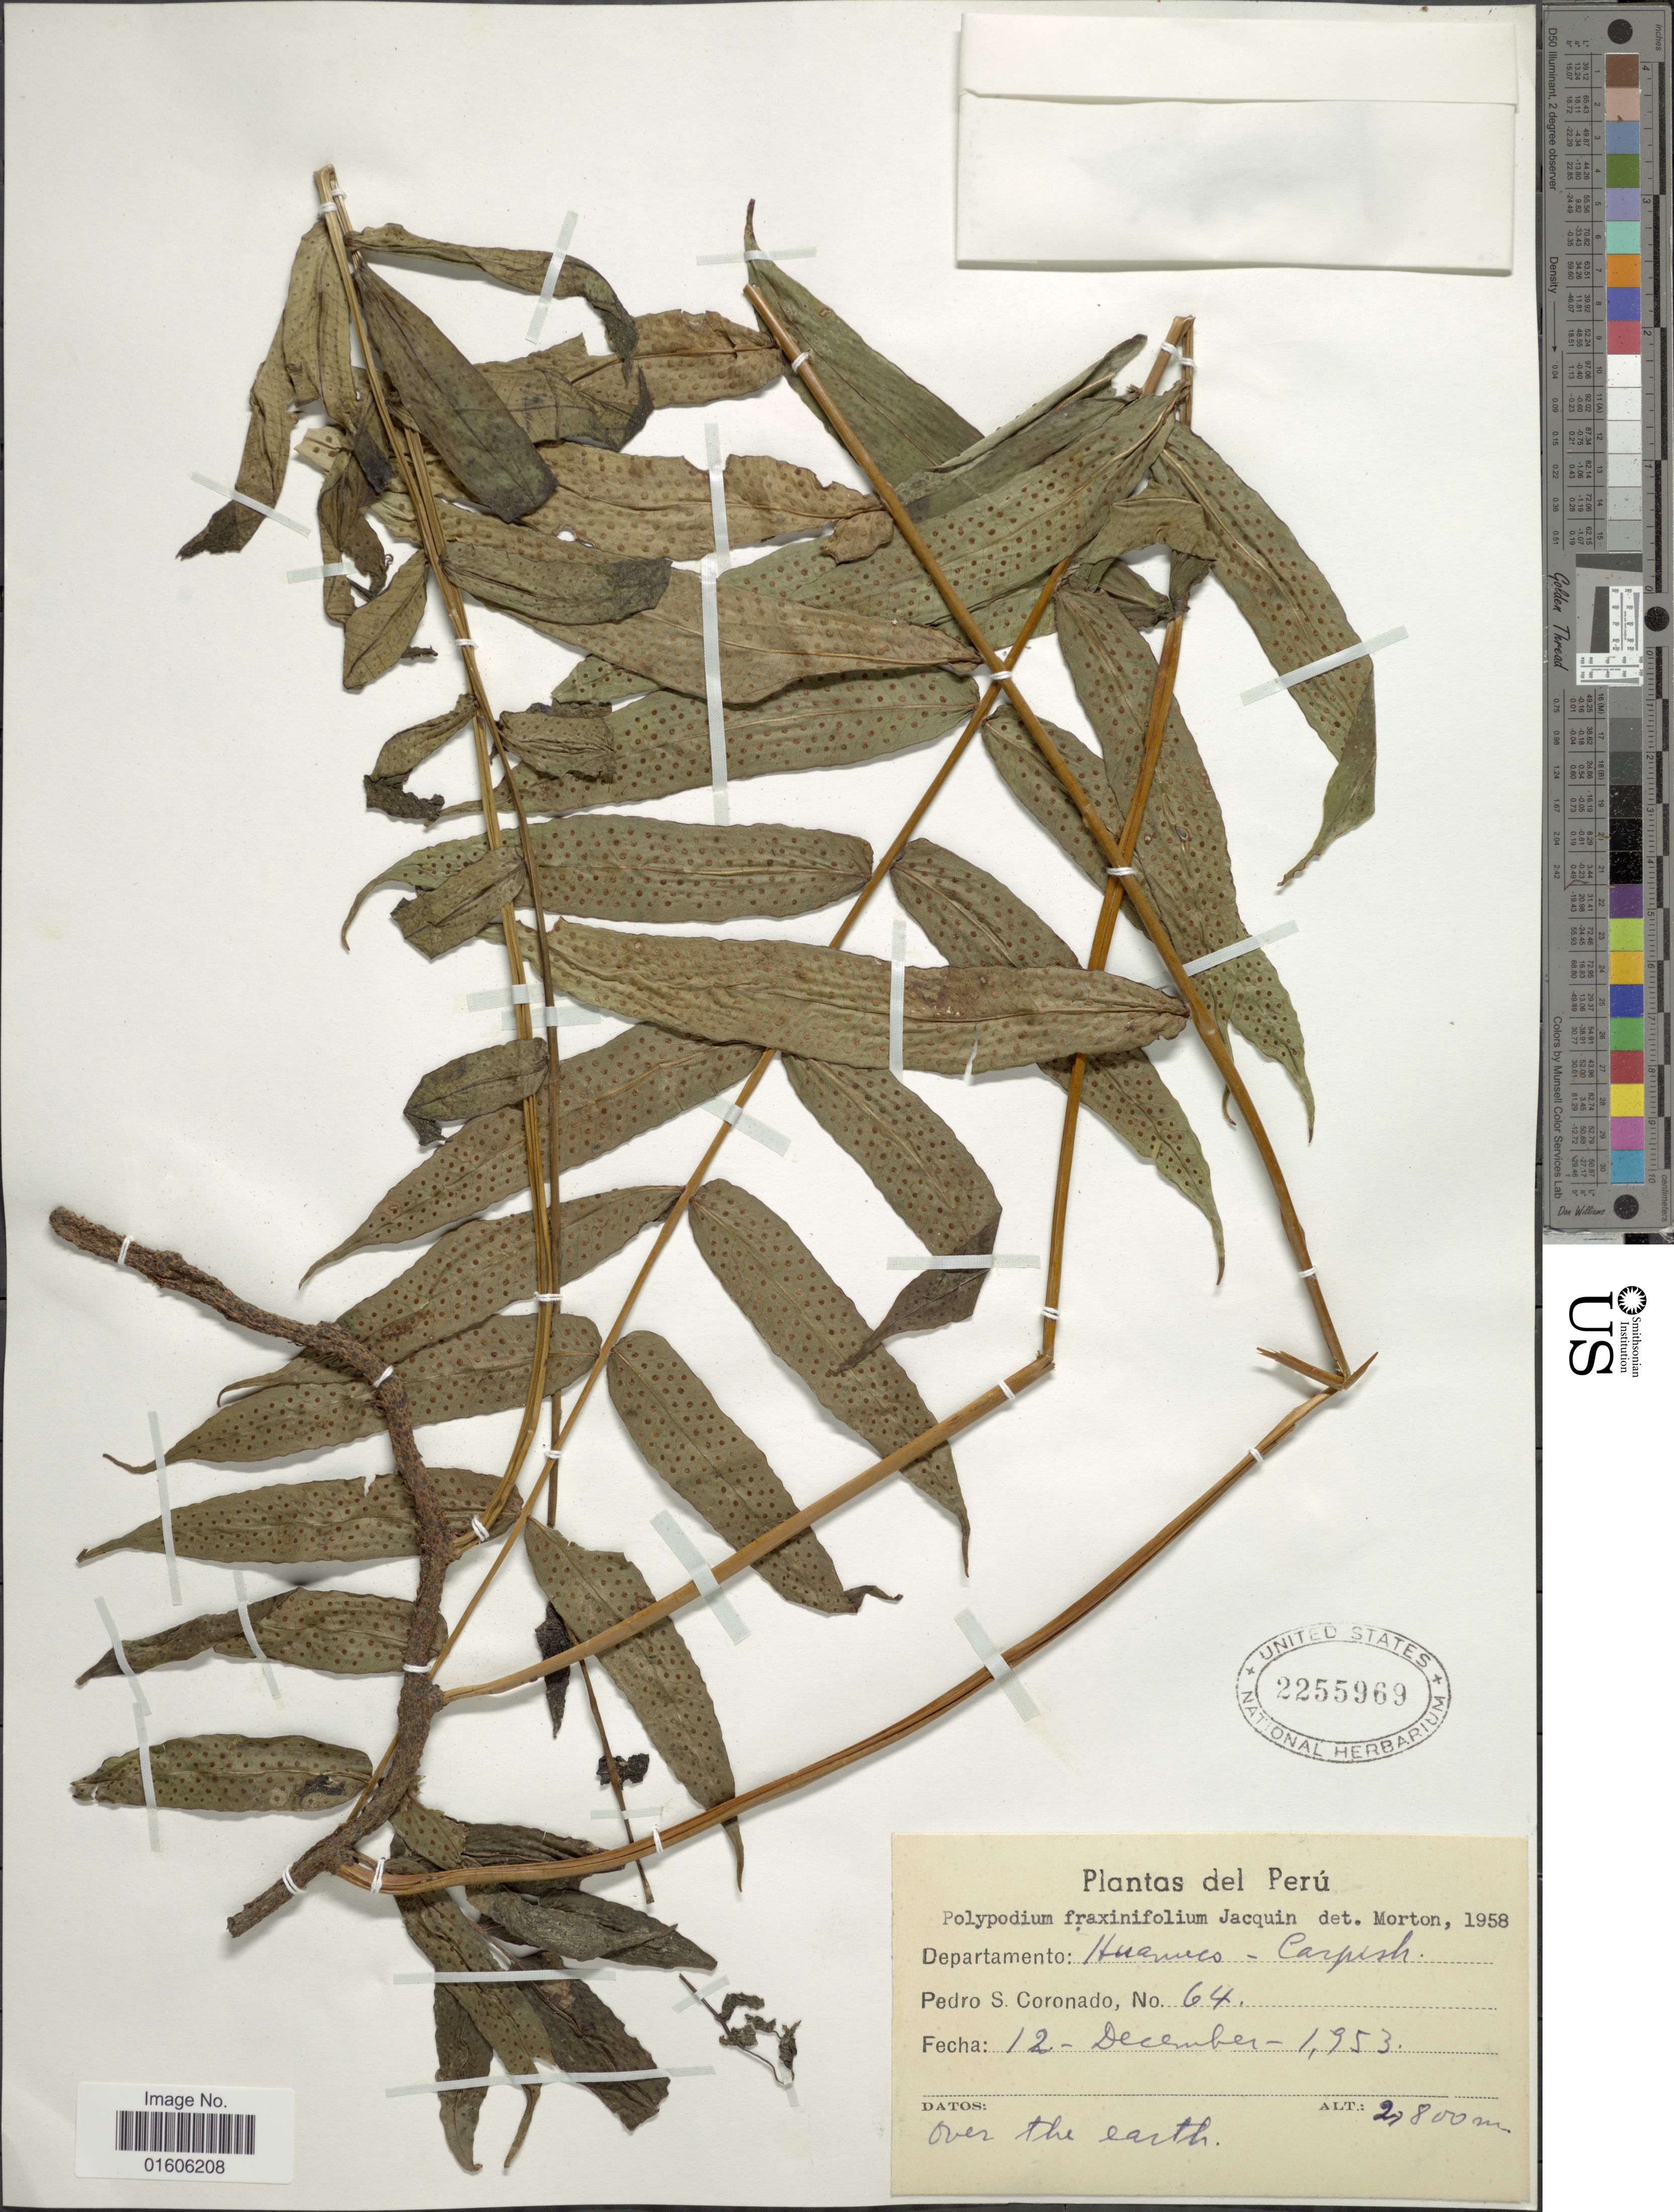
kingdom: Plantae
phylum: Tracheophyta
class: Polypodiopsida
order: Polypodiales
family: Polypodiaceae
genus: Serpocaulon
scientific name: Serpocaulon fraxinifolium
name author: (Jacq.) A.R. Sm.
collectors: P. Coronado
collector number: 64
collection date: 1953-12-12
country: Peru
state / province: Huánuco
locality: Departamento: Huanuco - Carpish.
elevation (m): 2800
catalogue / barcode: US 2255969